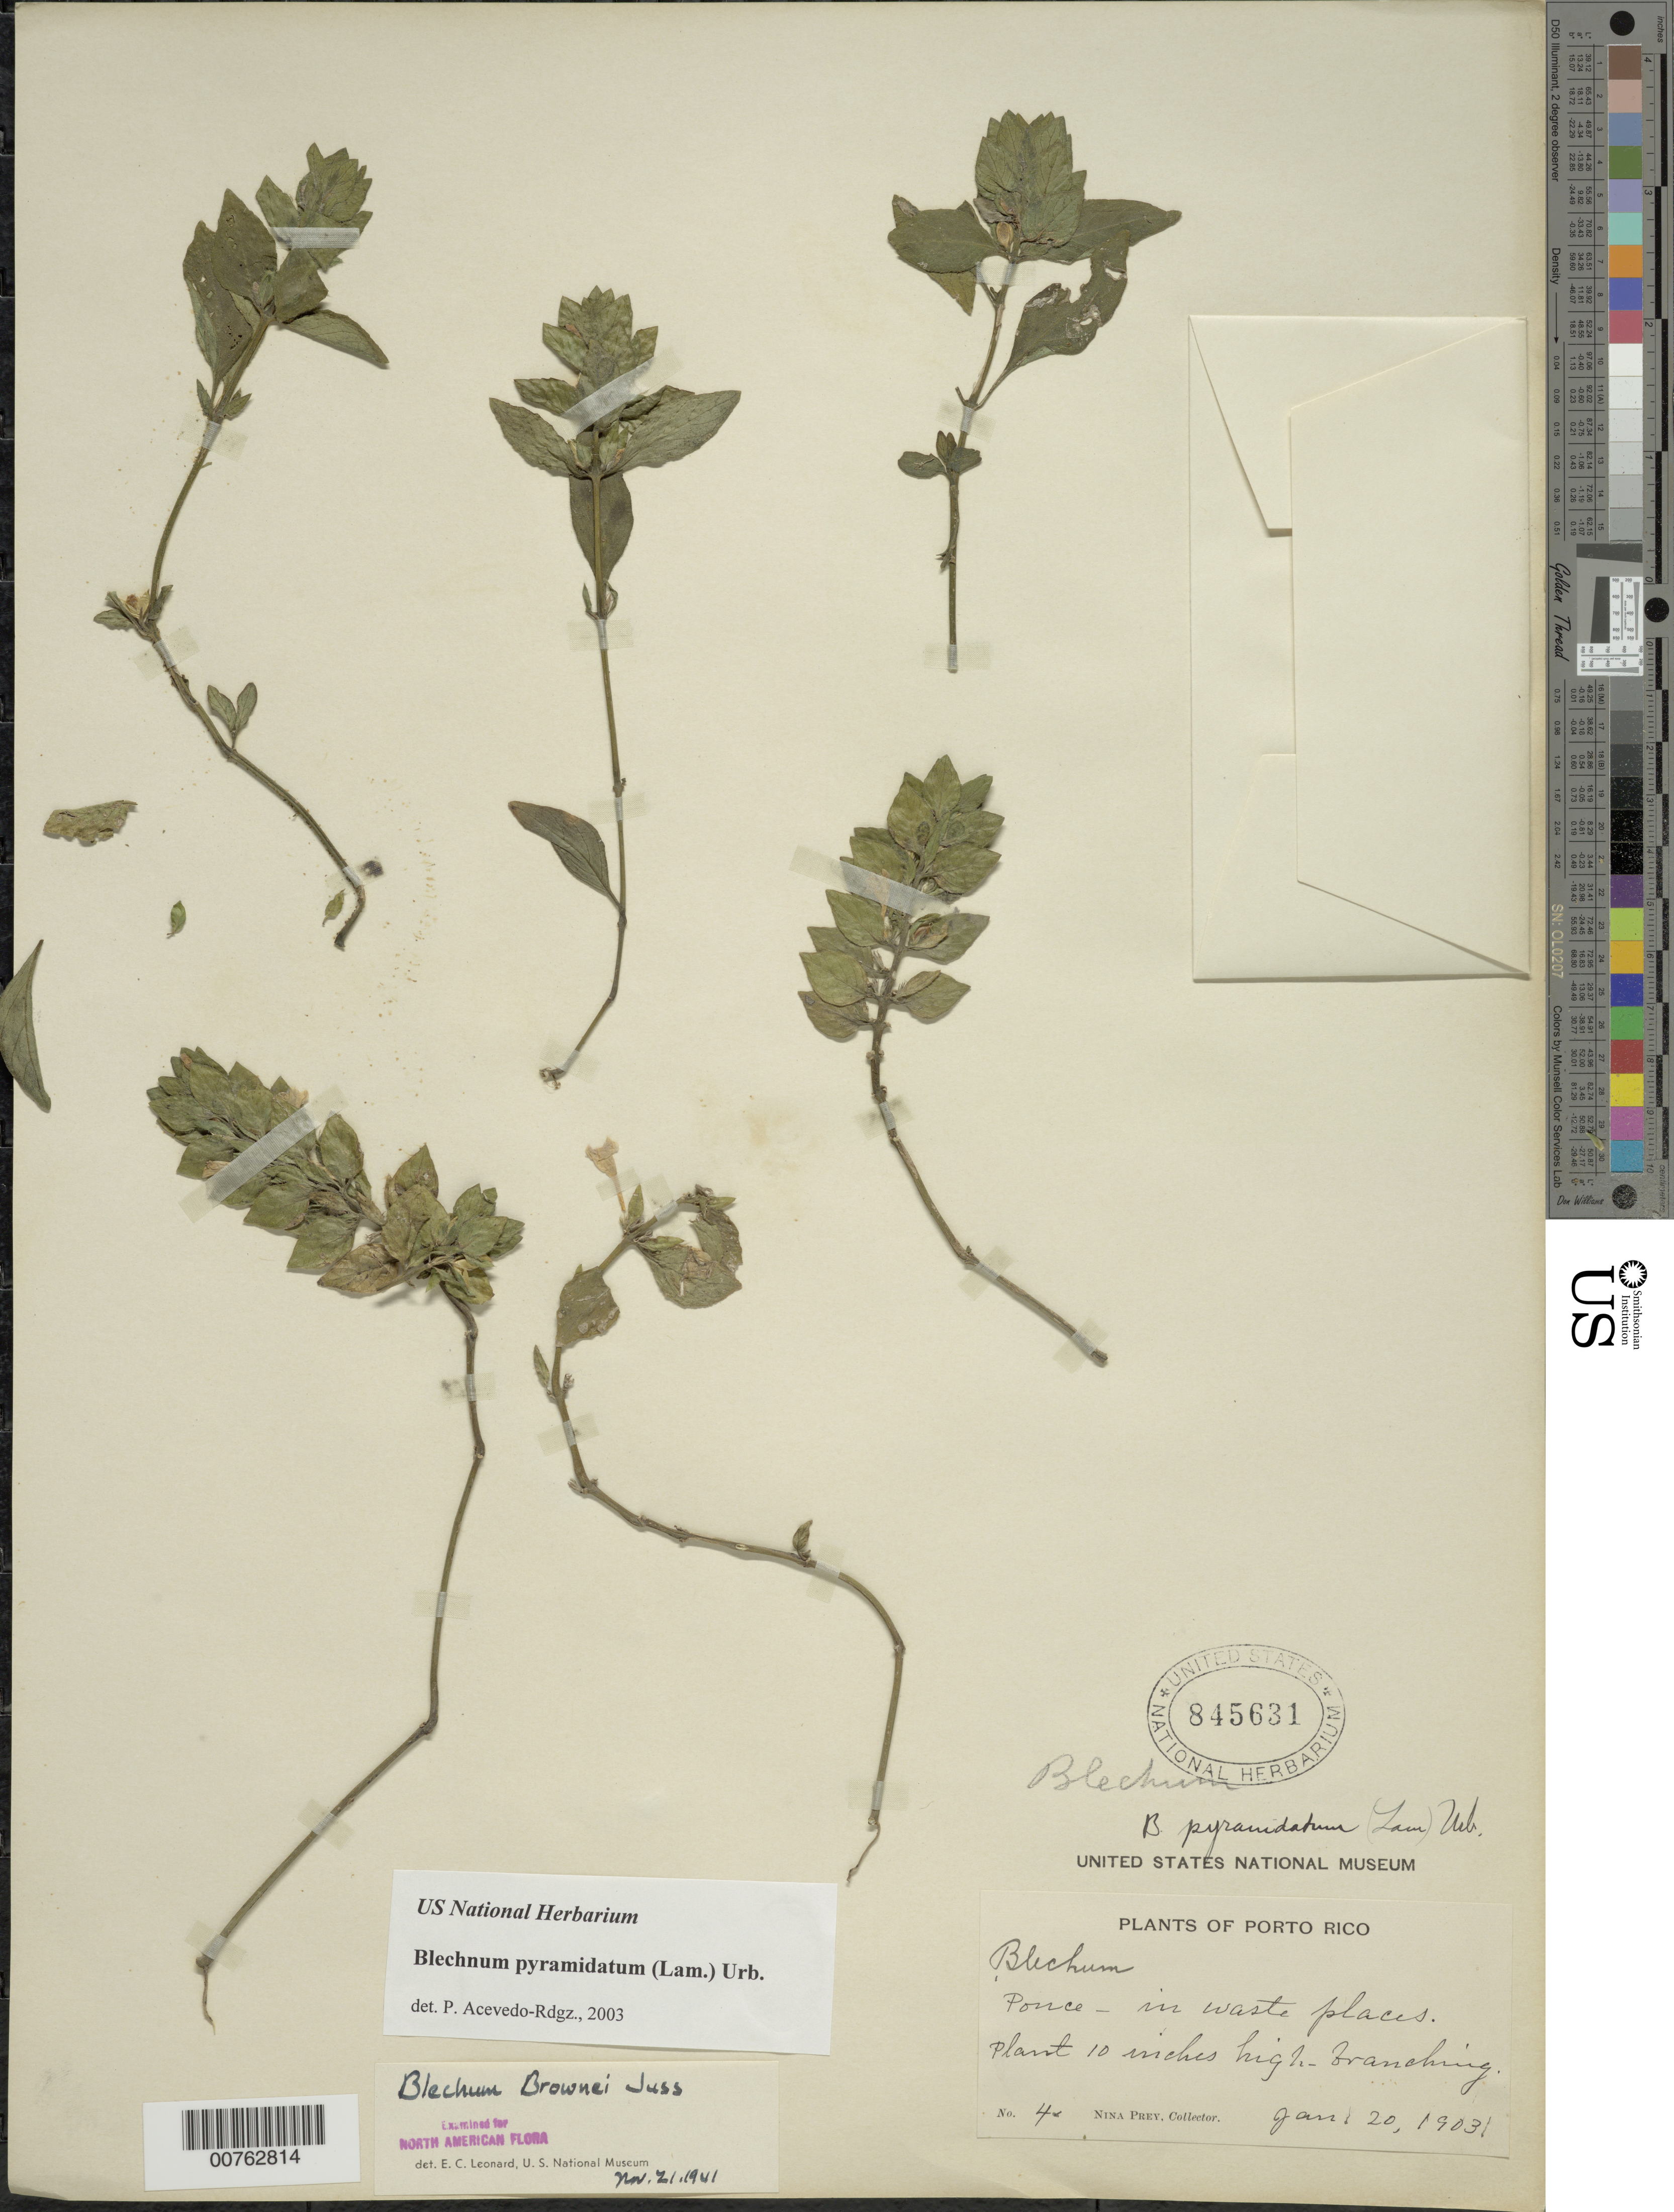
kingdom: Plantae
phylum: Tracheophyta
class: Magnoliopsida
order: Lamiales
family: Acanthaceae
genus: Blechum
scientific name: Blechum pyramidatum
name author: (Lam.) Urb.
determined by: Acevedo-Rodríguez, P., (BOT), Smithsonian Institution - National Museum of Natural History (UNITED STATES)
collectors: N. Prey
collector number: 40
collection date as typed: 20 Jan 1903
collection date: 1903-01-20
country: Puerto Rico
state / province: Ponce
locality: Ponce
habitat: Water places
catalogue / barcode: US 845631